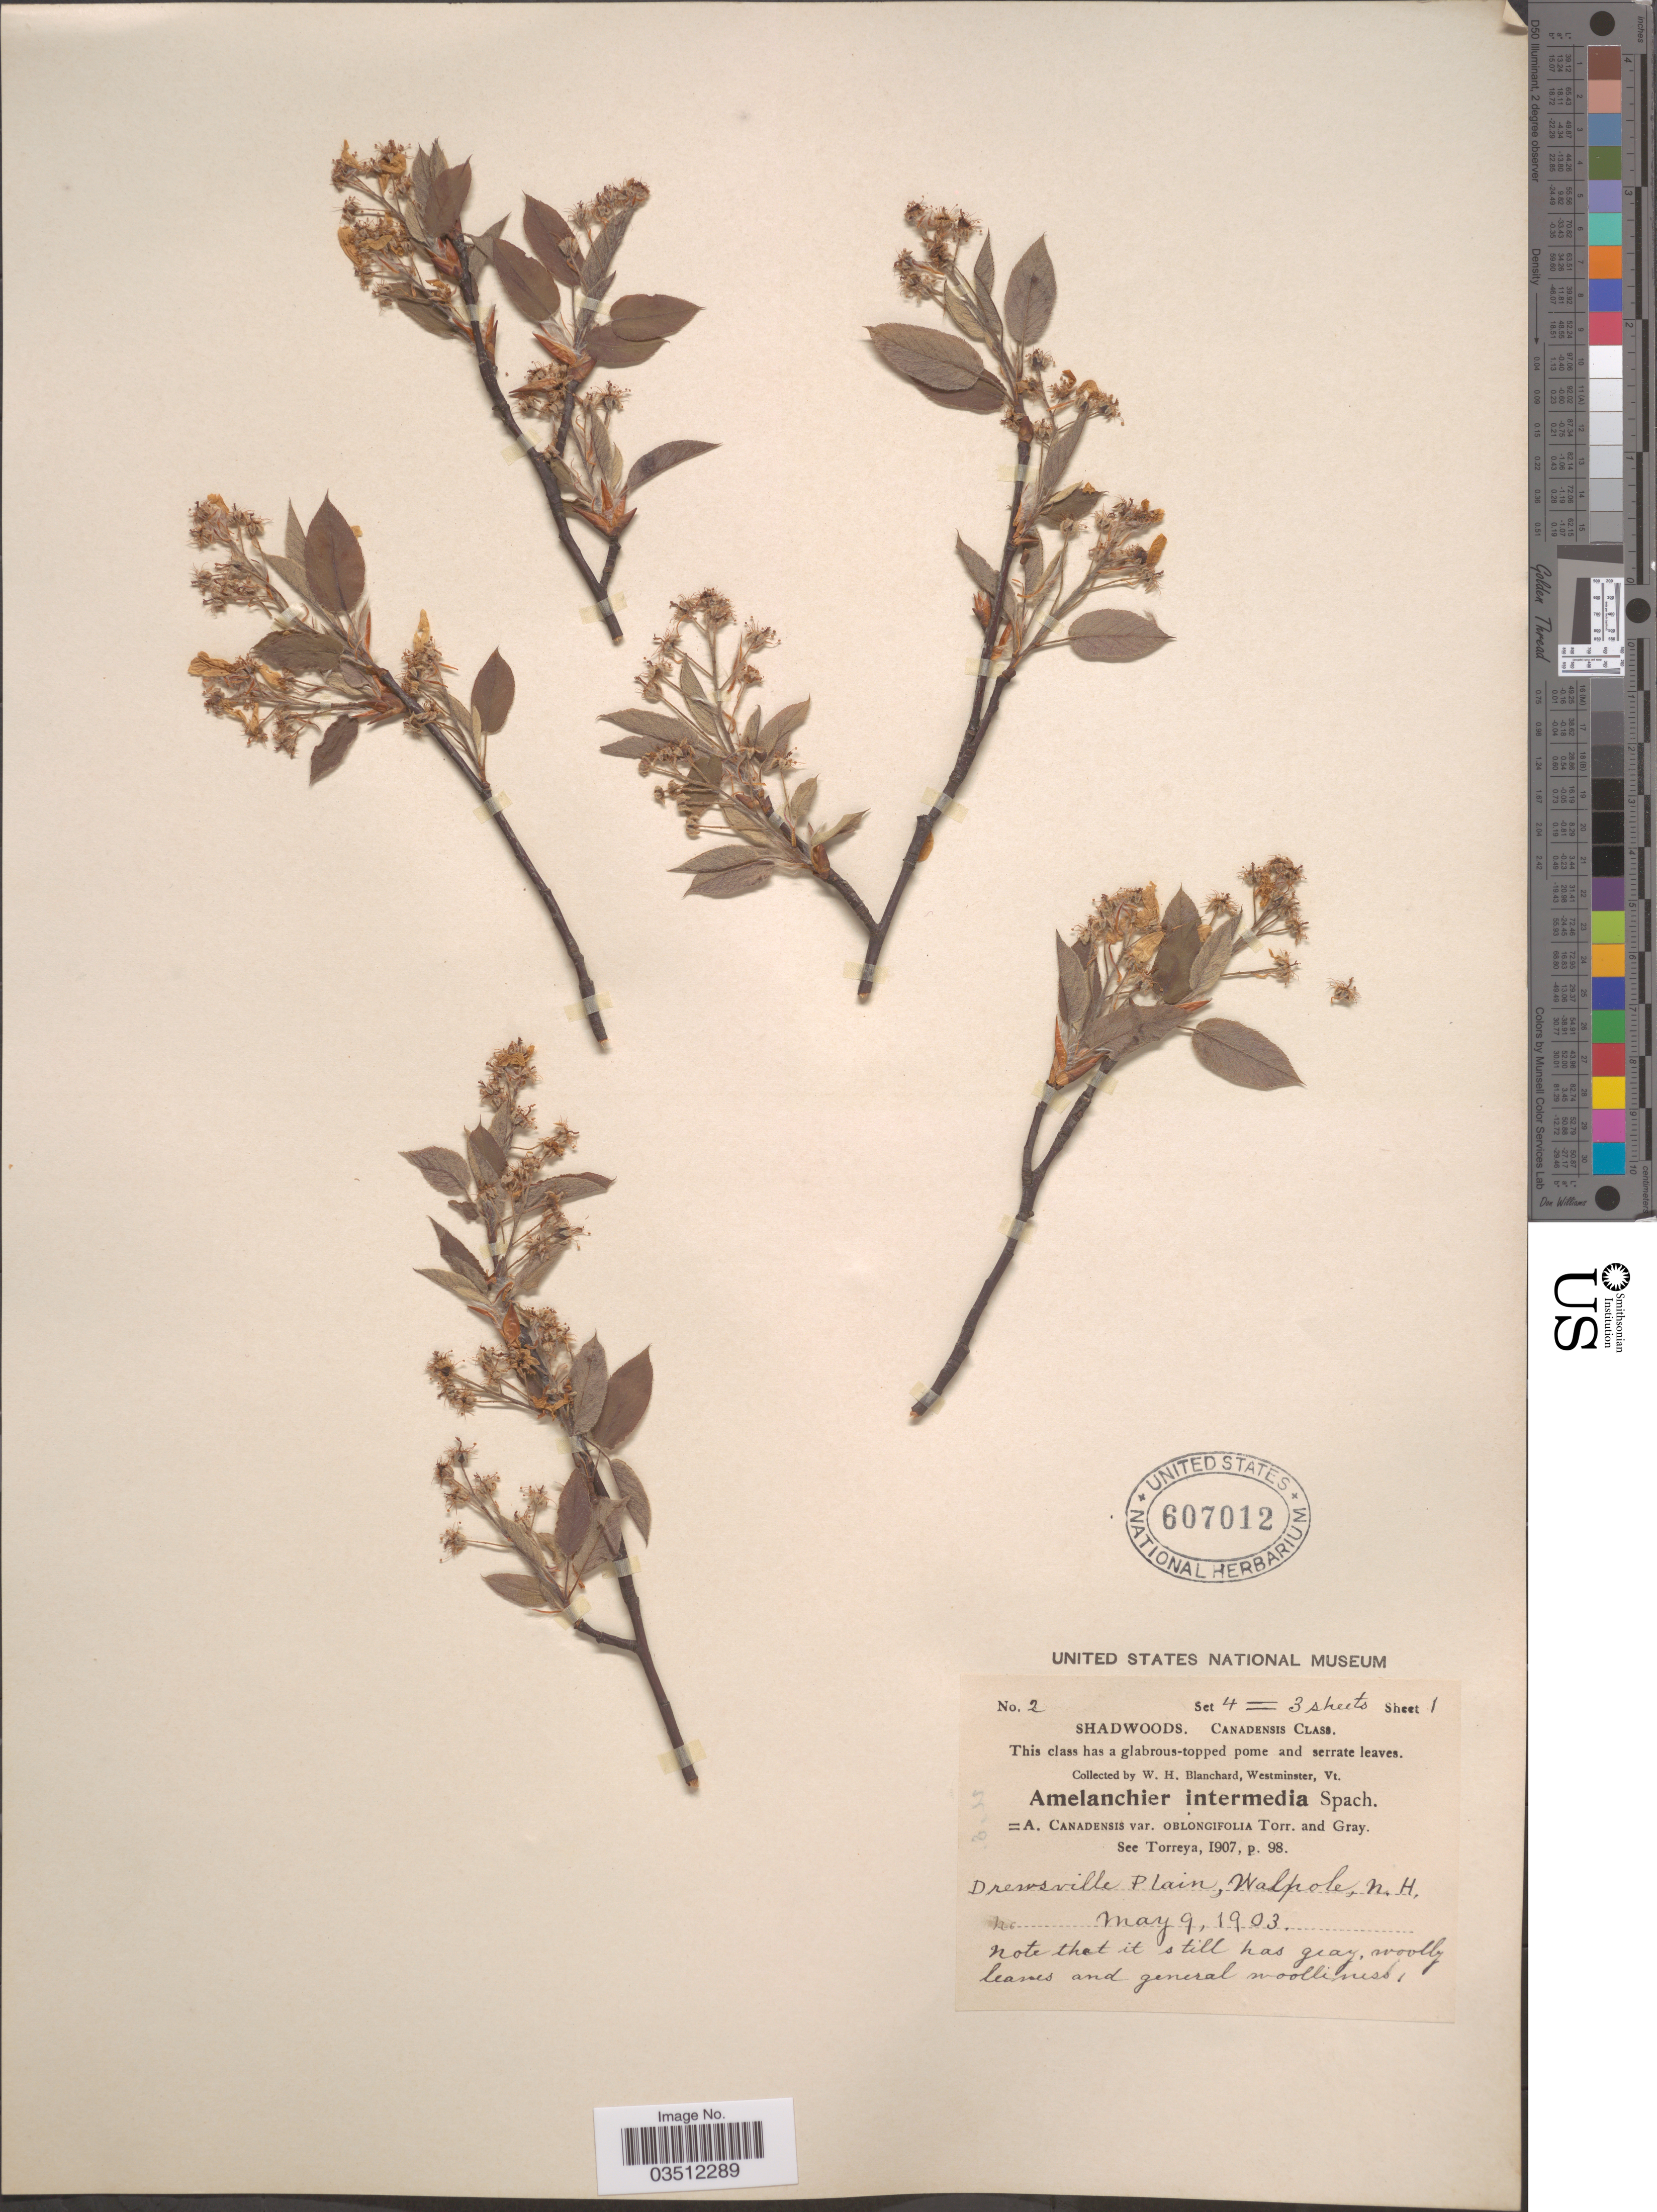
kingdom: Plantae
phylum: Tracheophyta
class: Magnoliopsida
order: Rosales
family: Rosaceae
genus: Amelanchier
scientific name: Amelanchier intermedia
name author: Spach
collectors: W. H. Blanchard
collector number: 2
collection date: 1903-05-09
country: United States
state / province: New Hampshire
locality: Drewsville Plain, Walpole.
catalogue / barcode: US 607012